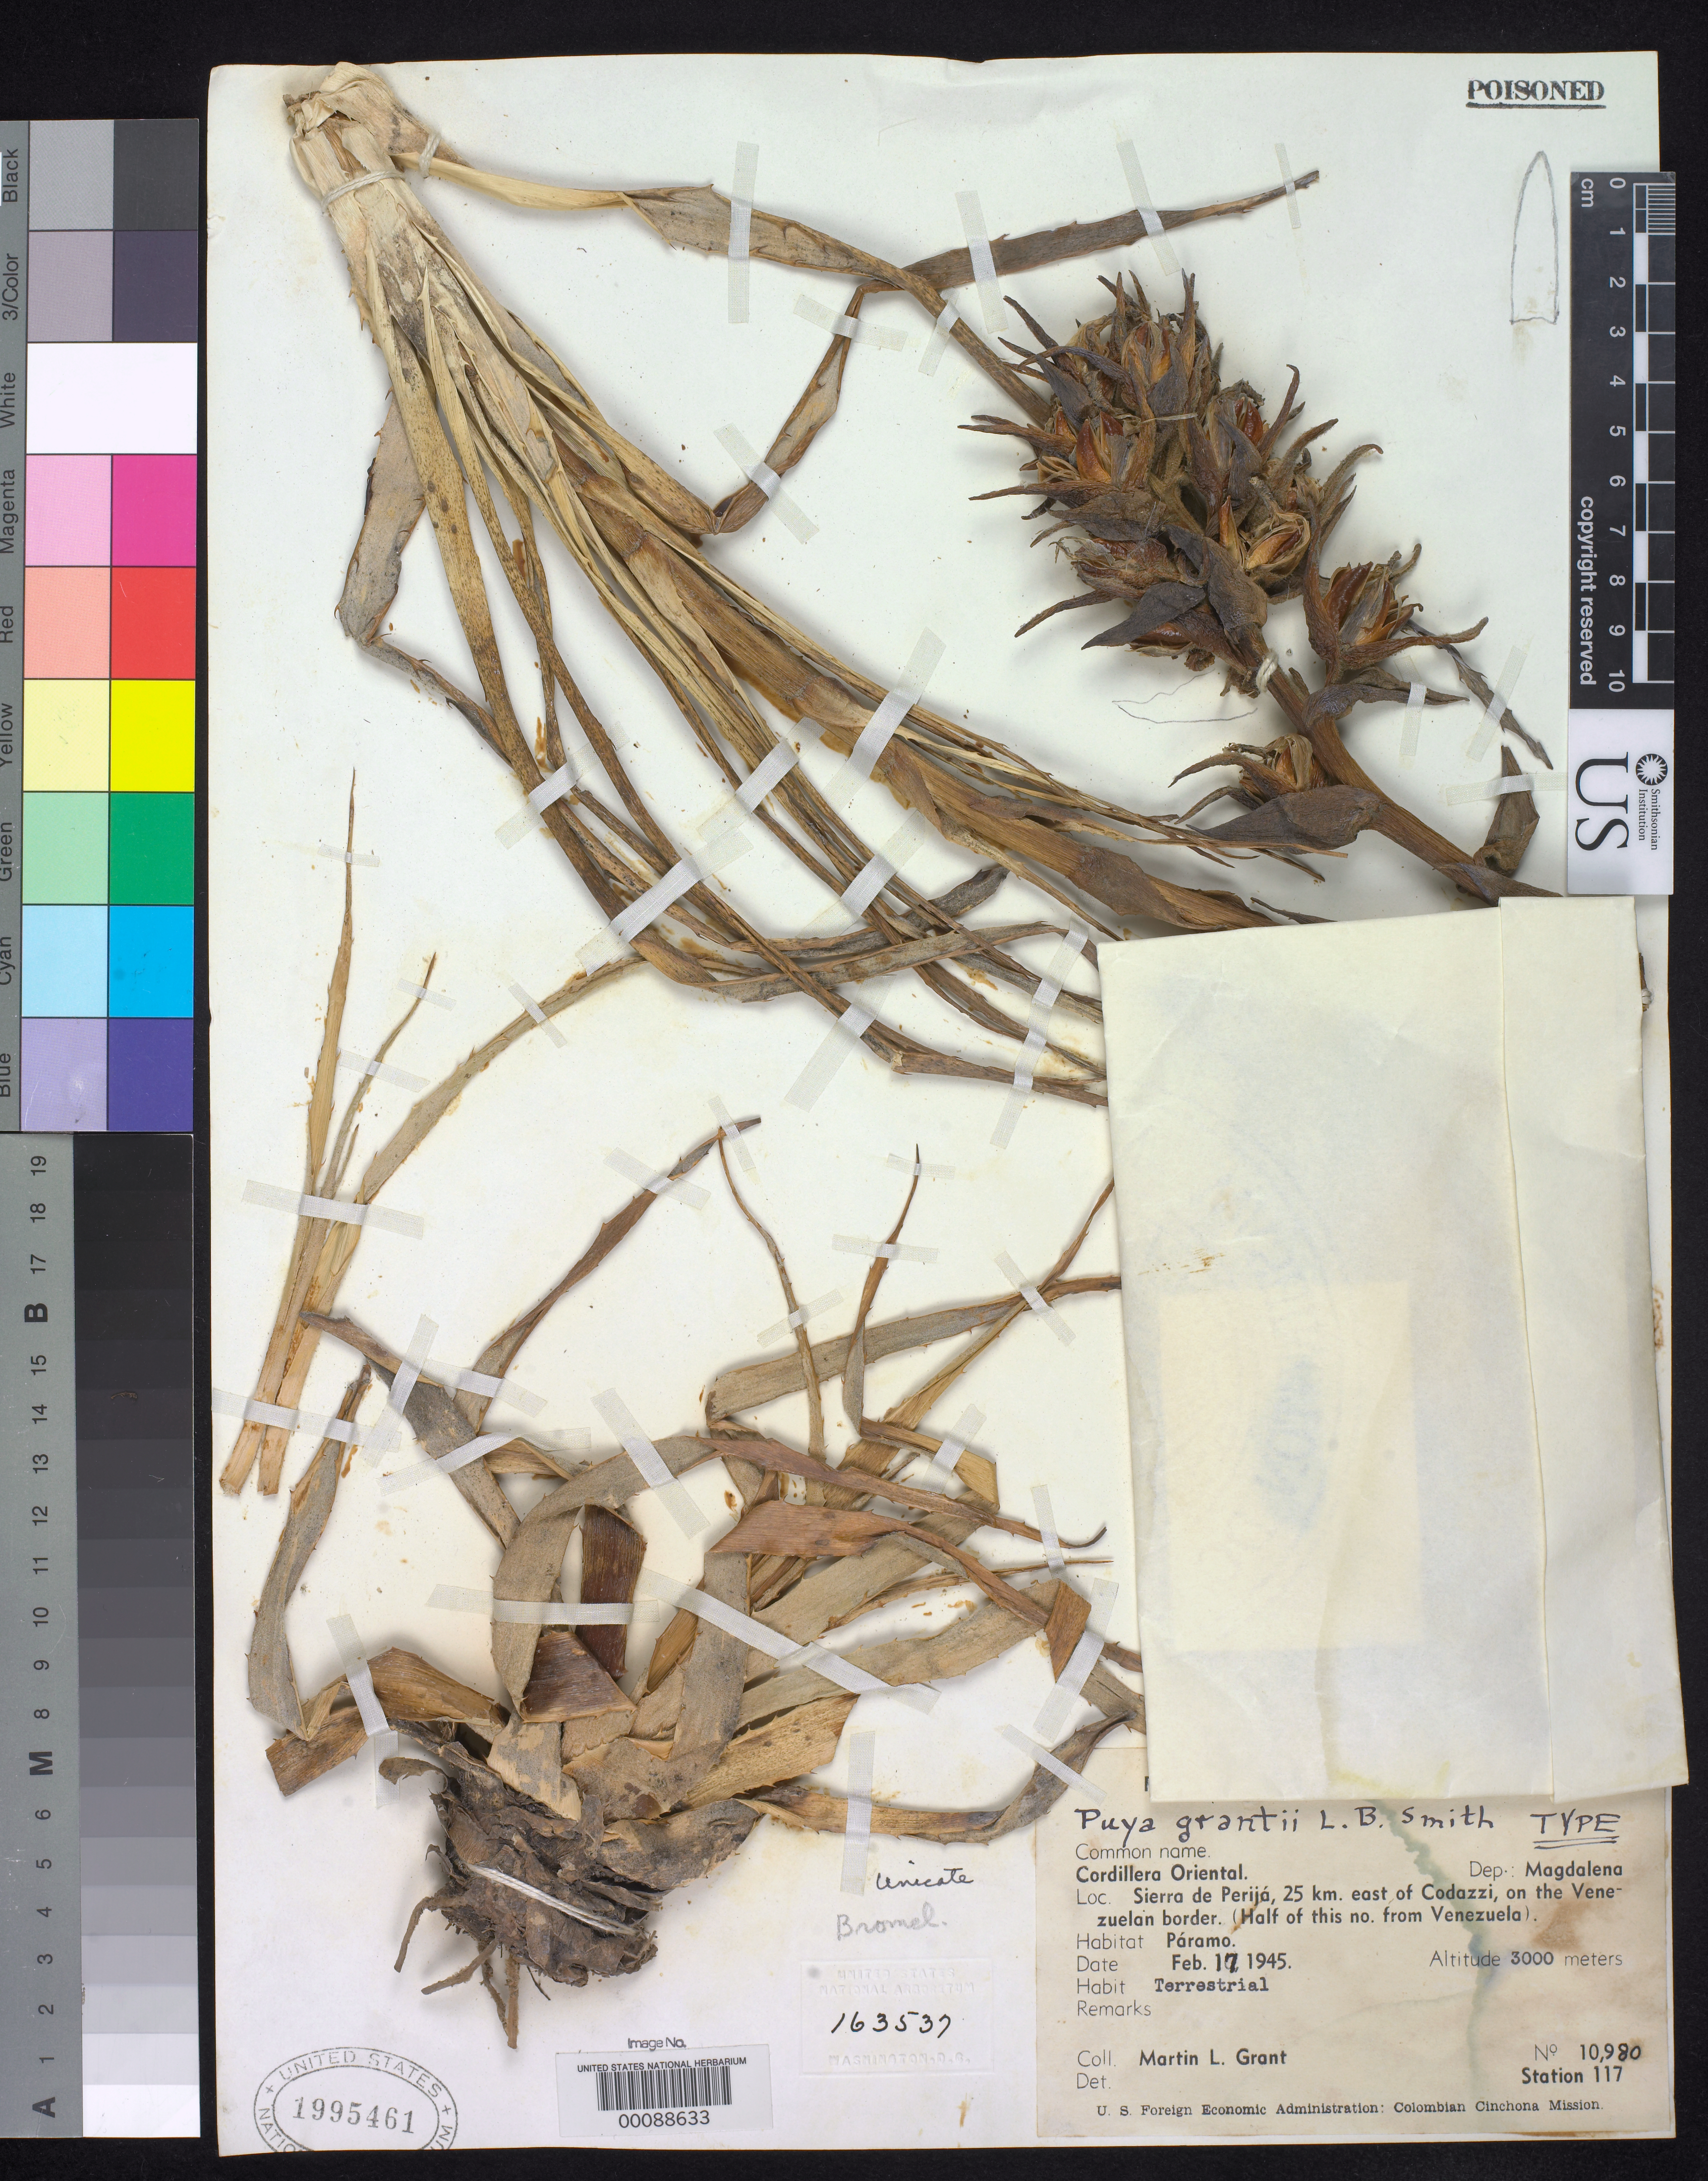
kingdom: Plantae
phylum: Tracheophyta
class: Liliopsida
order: Poales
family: Bromeliaceae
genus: Puya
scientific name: Puya grantii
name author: L.B. Sm.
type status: Holotype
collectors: M. L. Grant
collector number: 10980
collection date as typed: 17 Feb 1945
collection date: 1945-02-17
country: Colombia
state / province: Magdalena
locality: Sierra de Perija, E of Codazzi.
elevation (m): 3000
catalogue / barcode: US 1995461